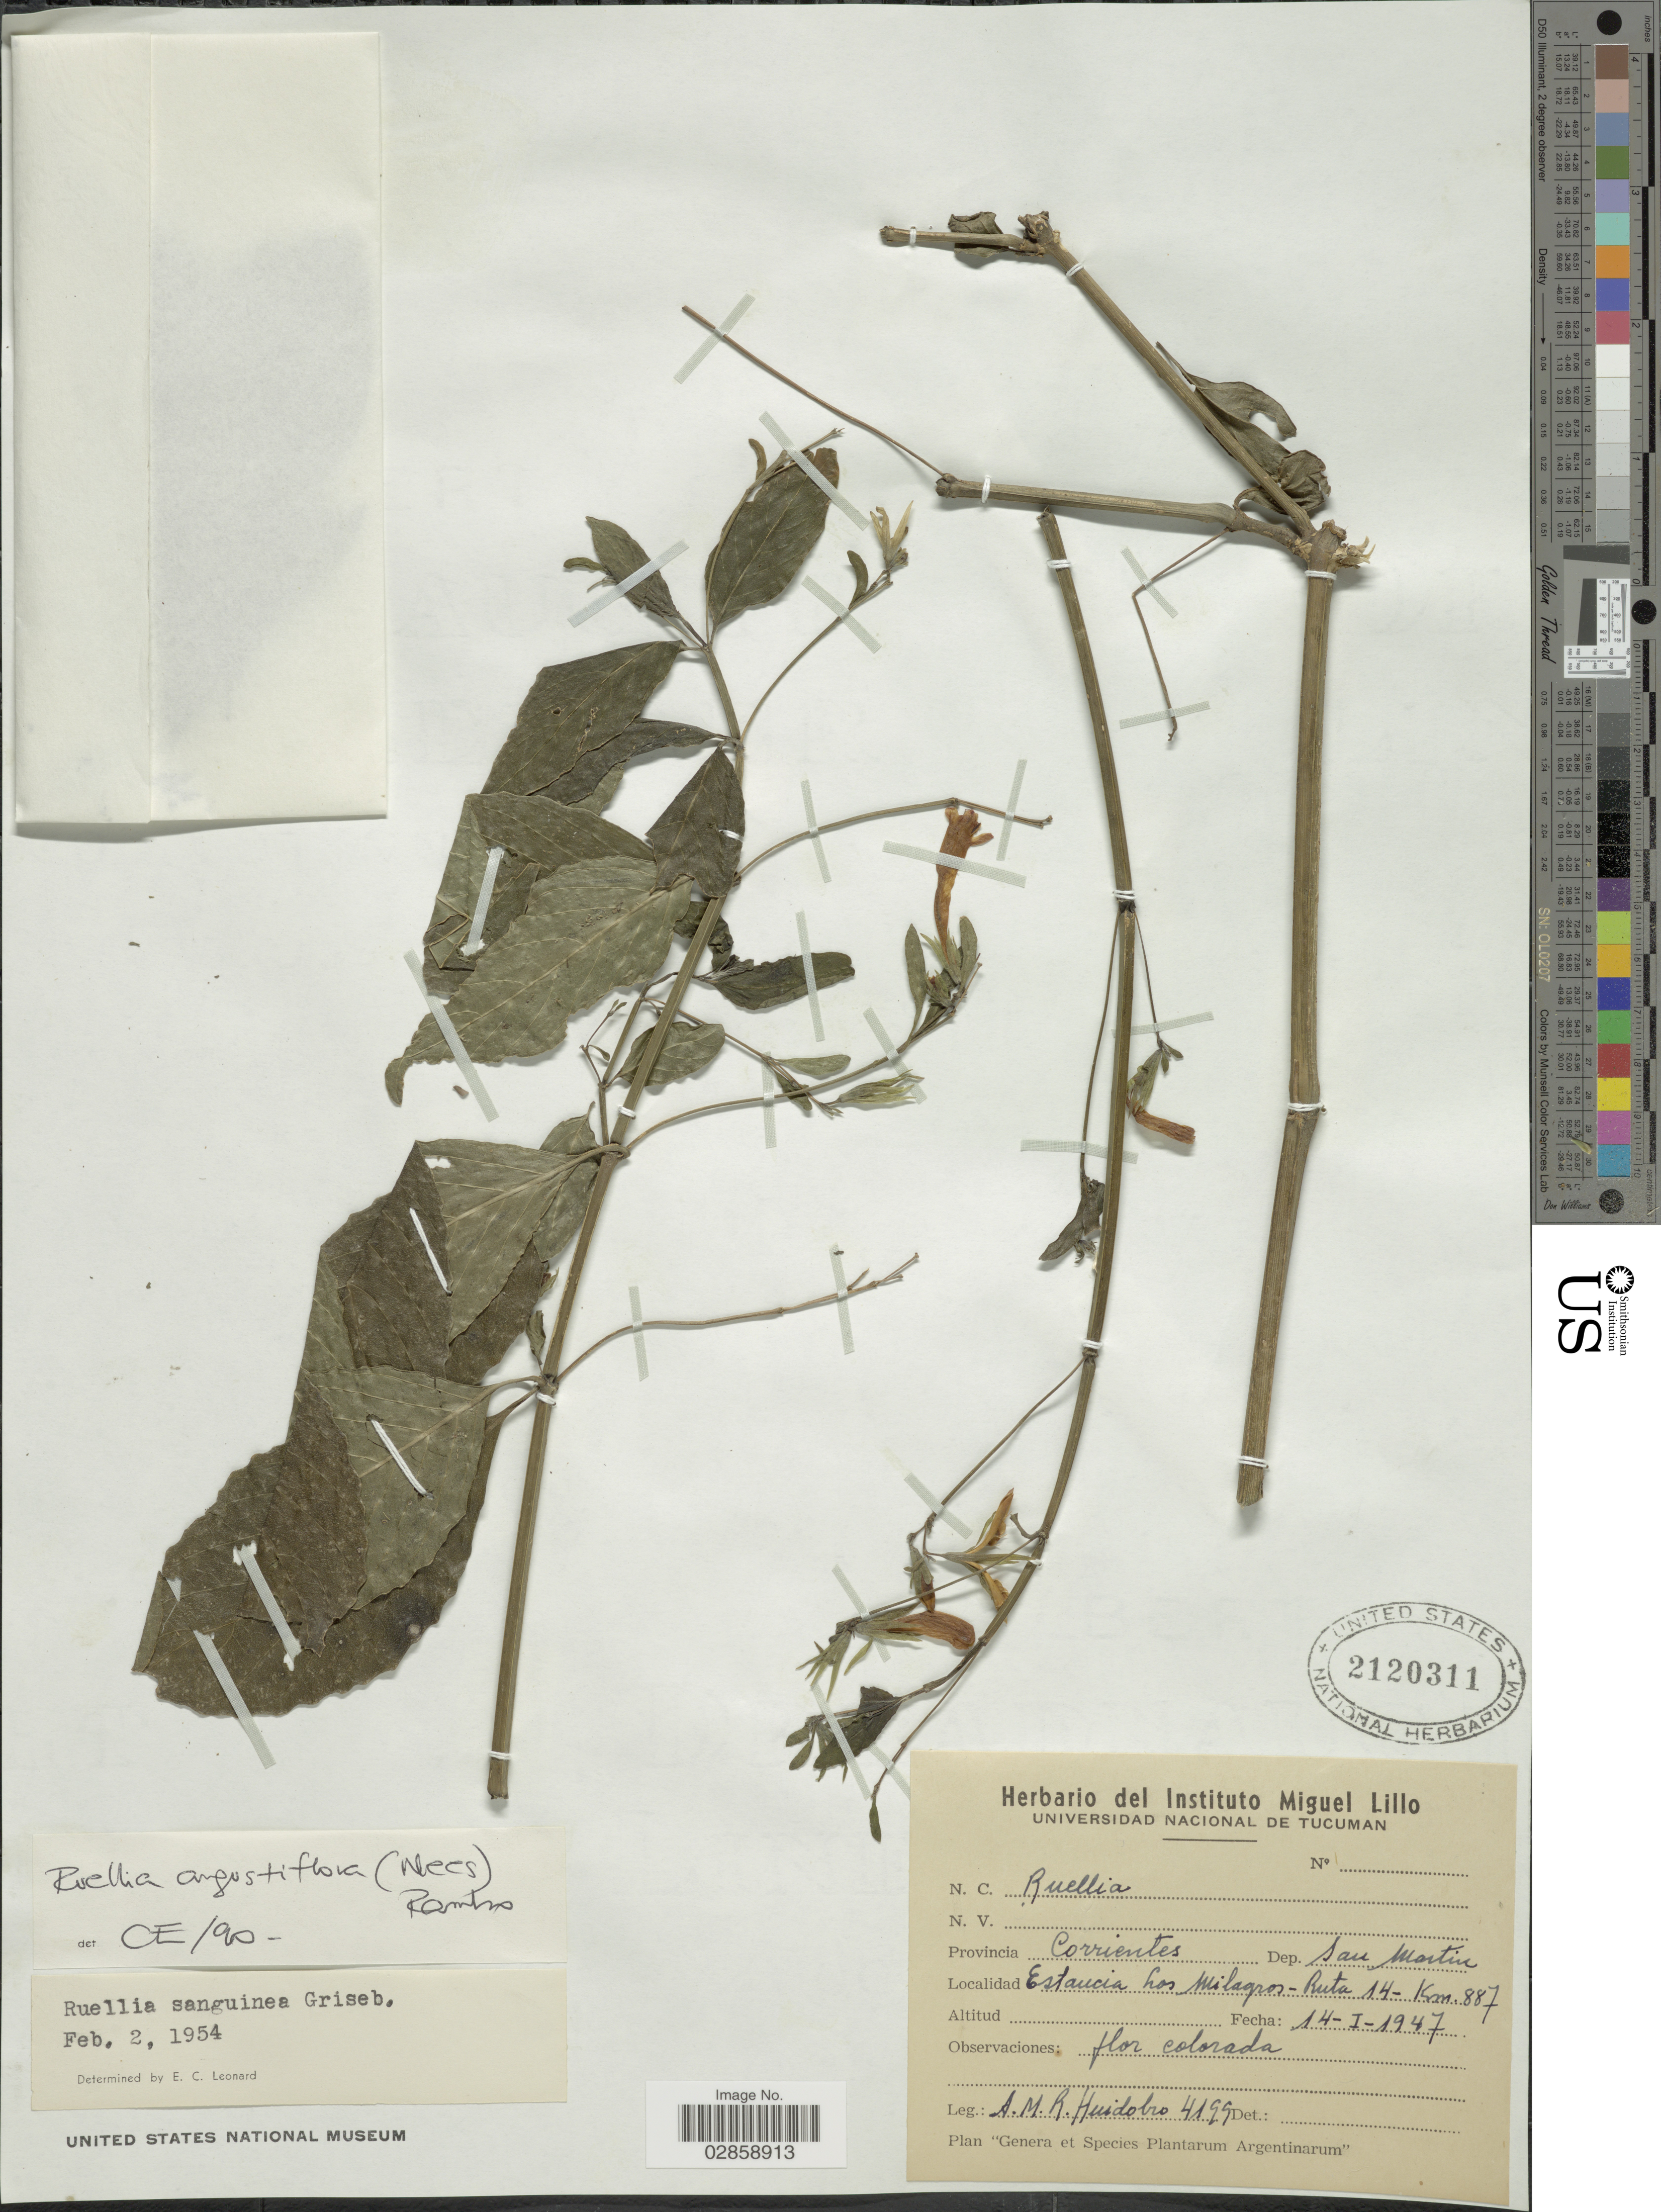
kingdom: Plantae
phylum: Tracheophyta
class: Magnoliopsida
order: Lamiales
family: Acanthaceae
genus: Ruellia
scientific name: Ruellia angustiflora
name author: (Nees) Lindau ex Rambo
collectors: A. M. R. Huidobro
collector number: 4199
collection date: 1947-01-14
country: Argentina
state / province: Corrientes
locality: Dep. San Martin. Estancia Los Milagros-Ruta 14-Km 887.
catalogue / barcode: US 2120311